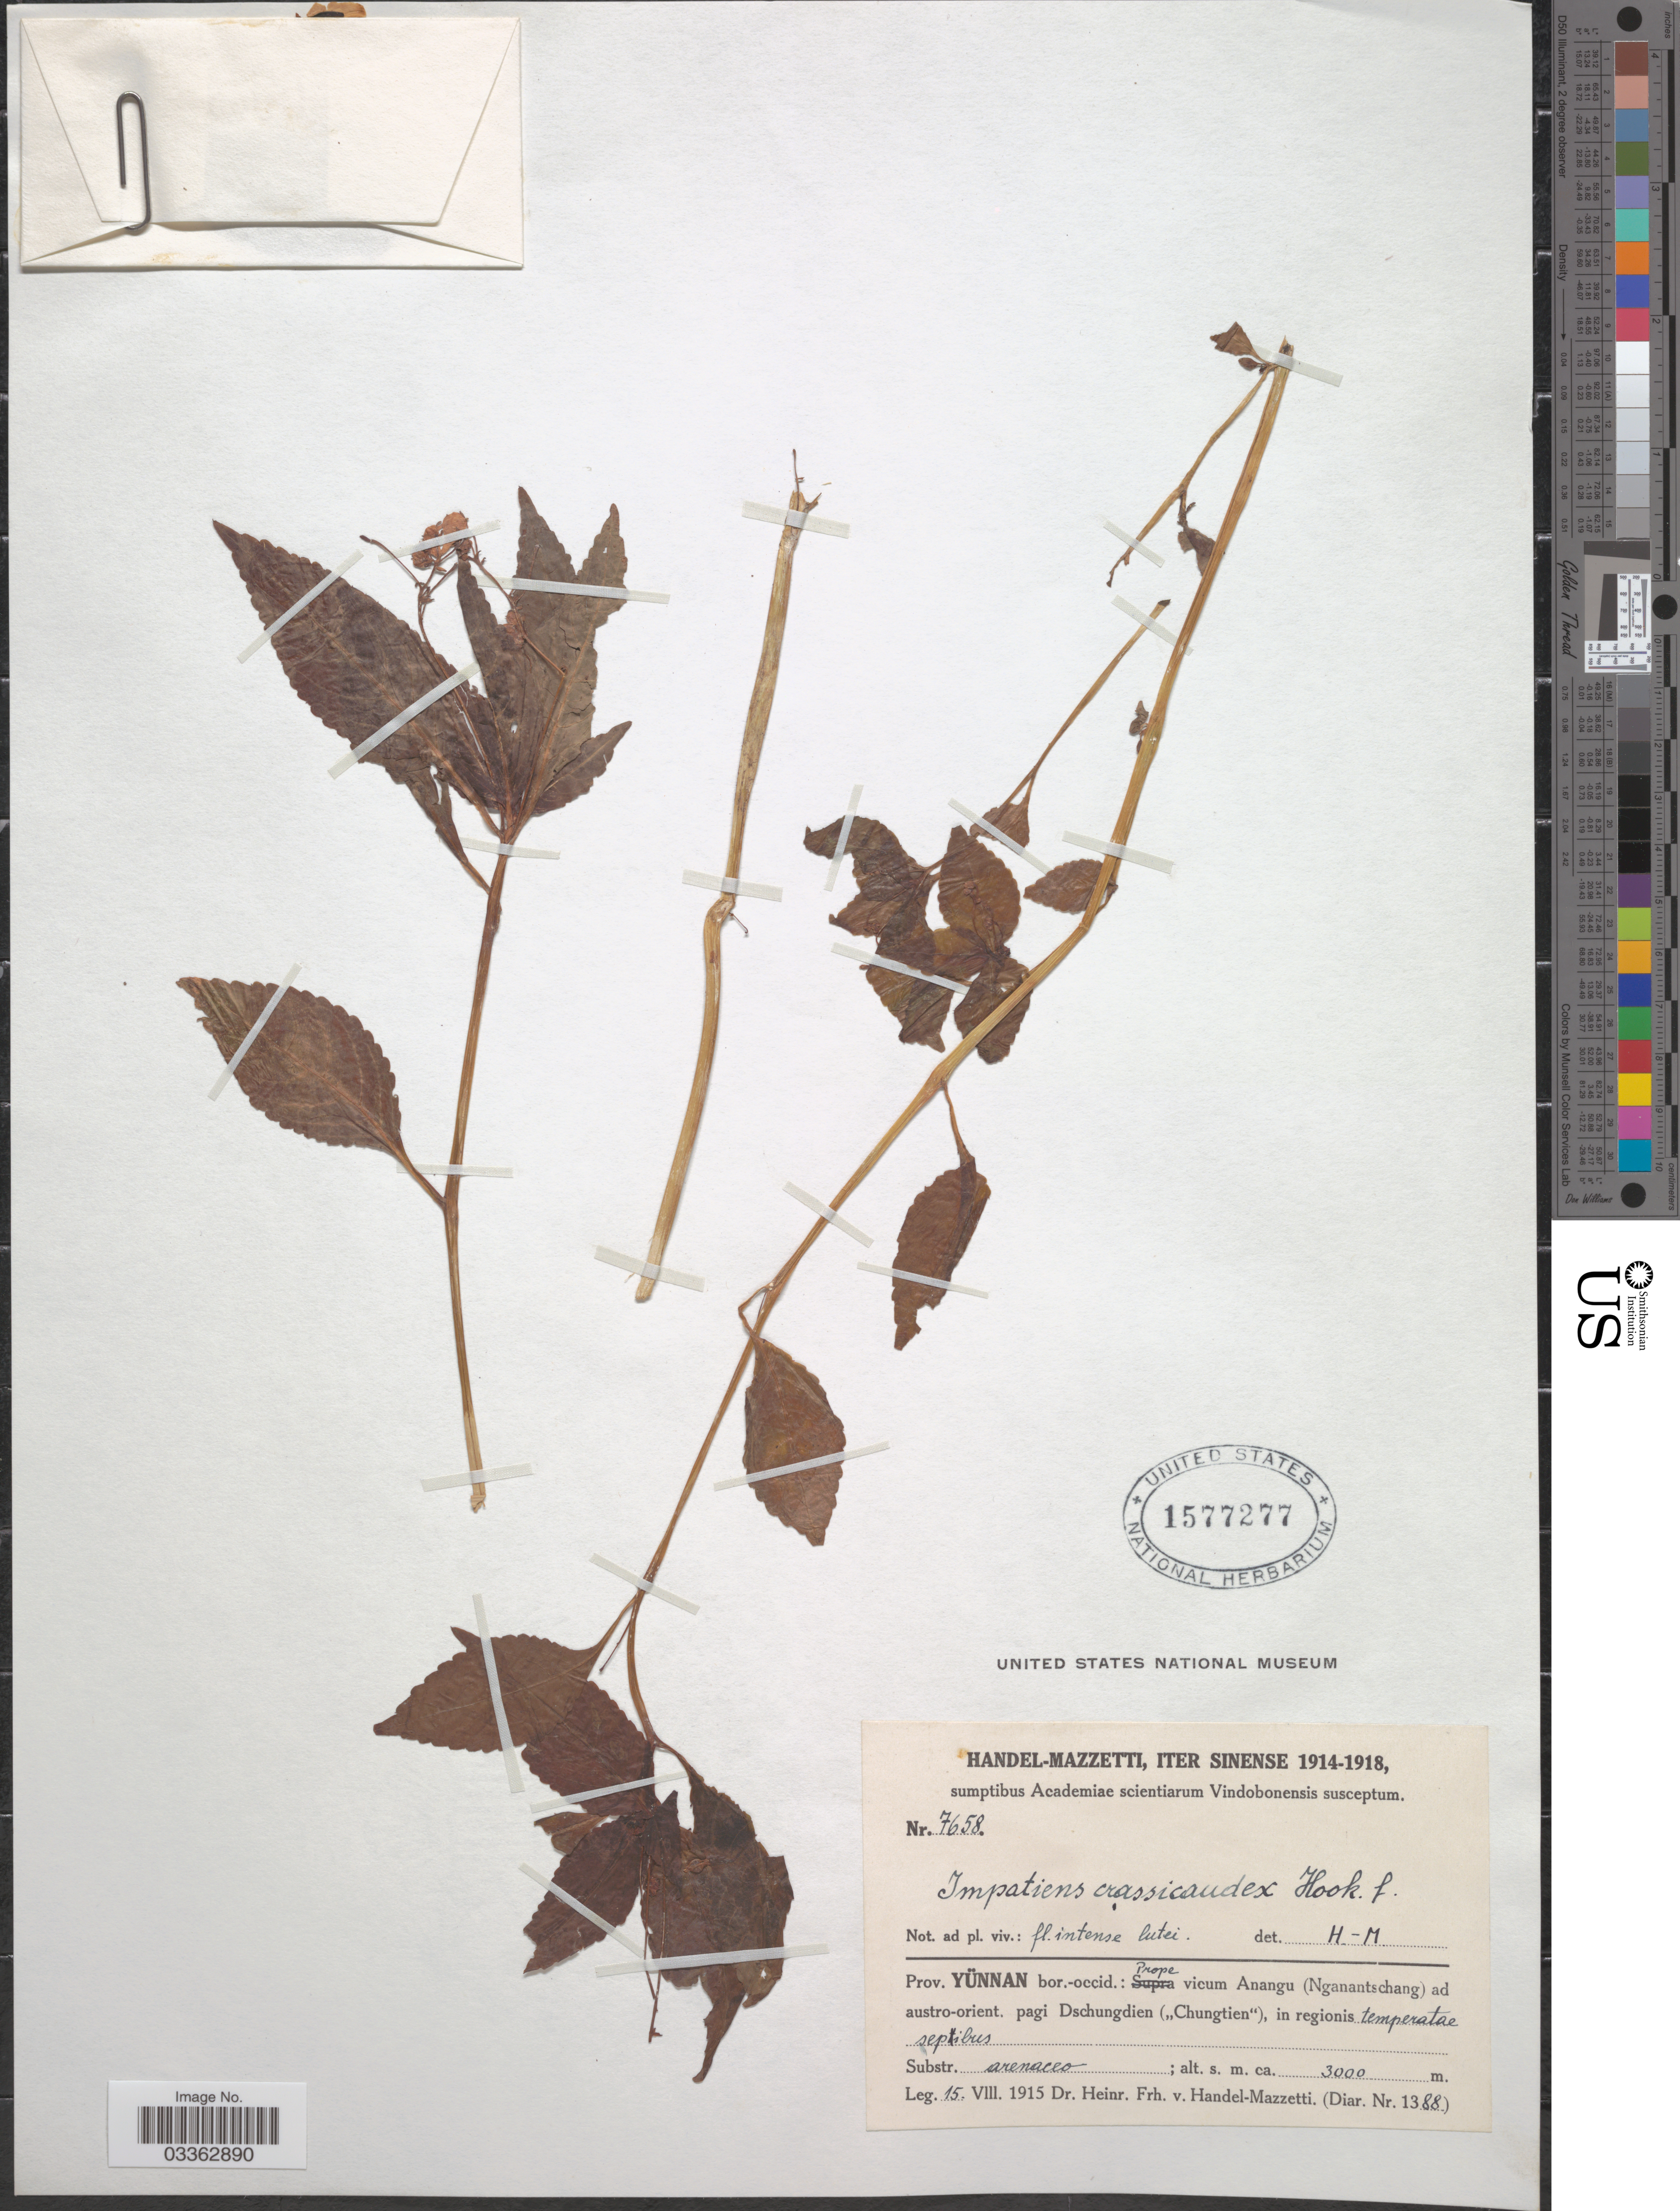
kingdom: Plantae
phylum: Tracheophyta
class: Magnoliopsida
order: Ericales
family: Balsaminaceae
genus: Impatiens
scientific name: Impatiens crassicaudex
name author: Hook. f.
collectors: H. Handel-Mazzetti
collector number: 7658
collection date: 1915-08-15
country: China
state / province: Yunnan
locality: Prov. Yünnan bor.-occid.: Prope vicum Anangu (Nganantschang) ad austro-orient. pagi Dschungdien ("Chungtien").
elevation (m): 3000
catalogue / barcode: US 1577277